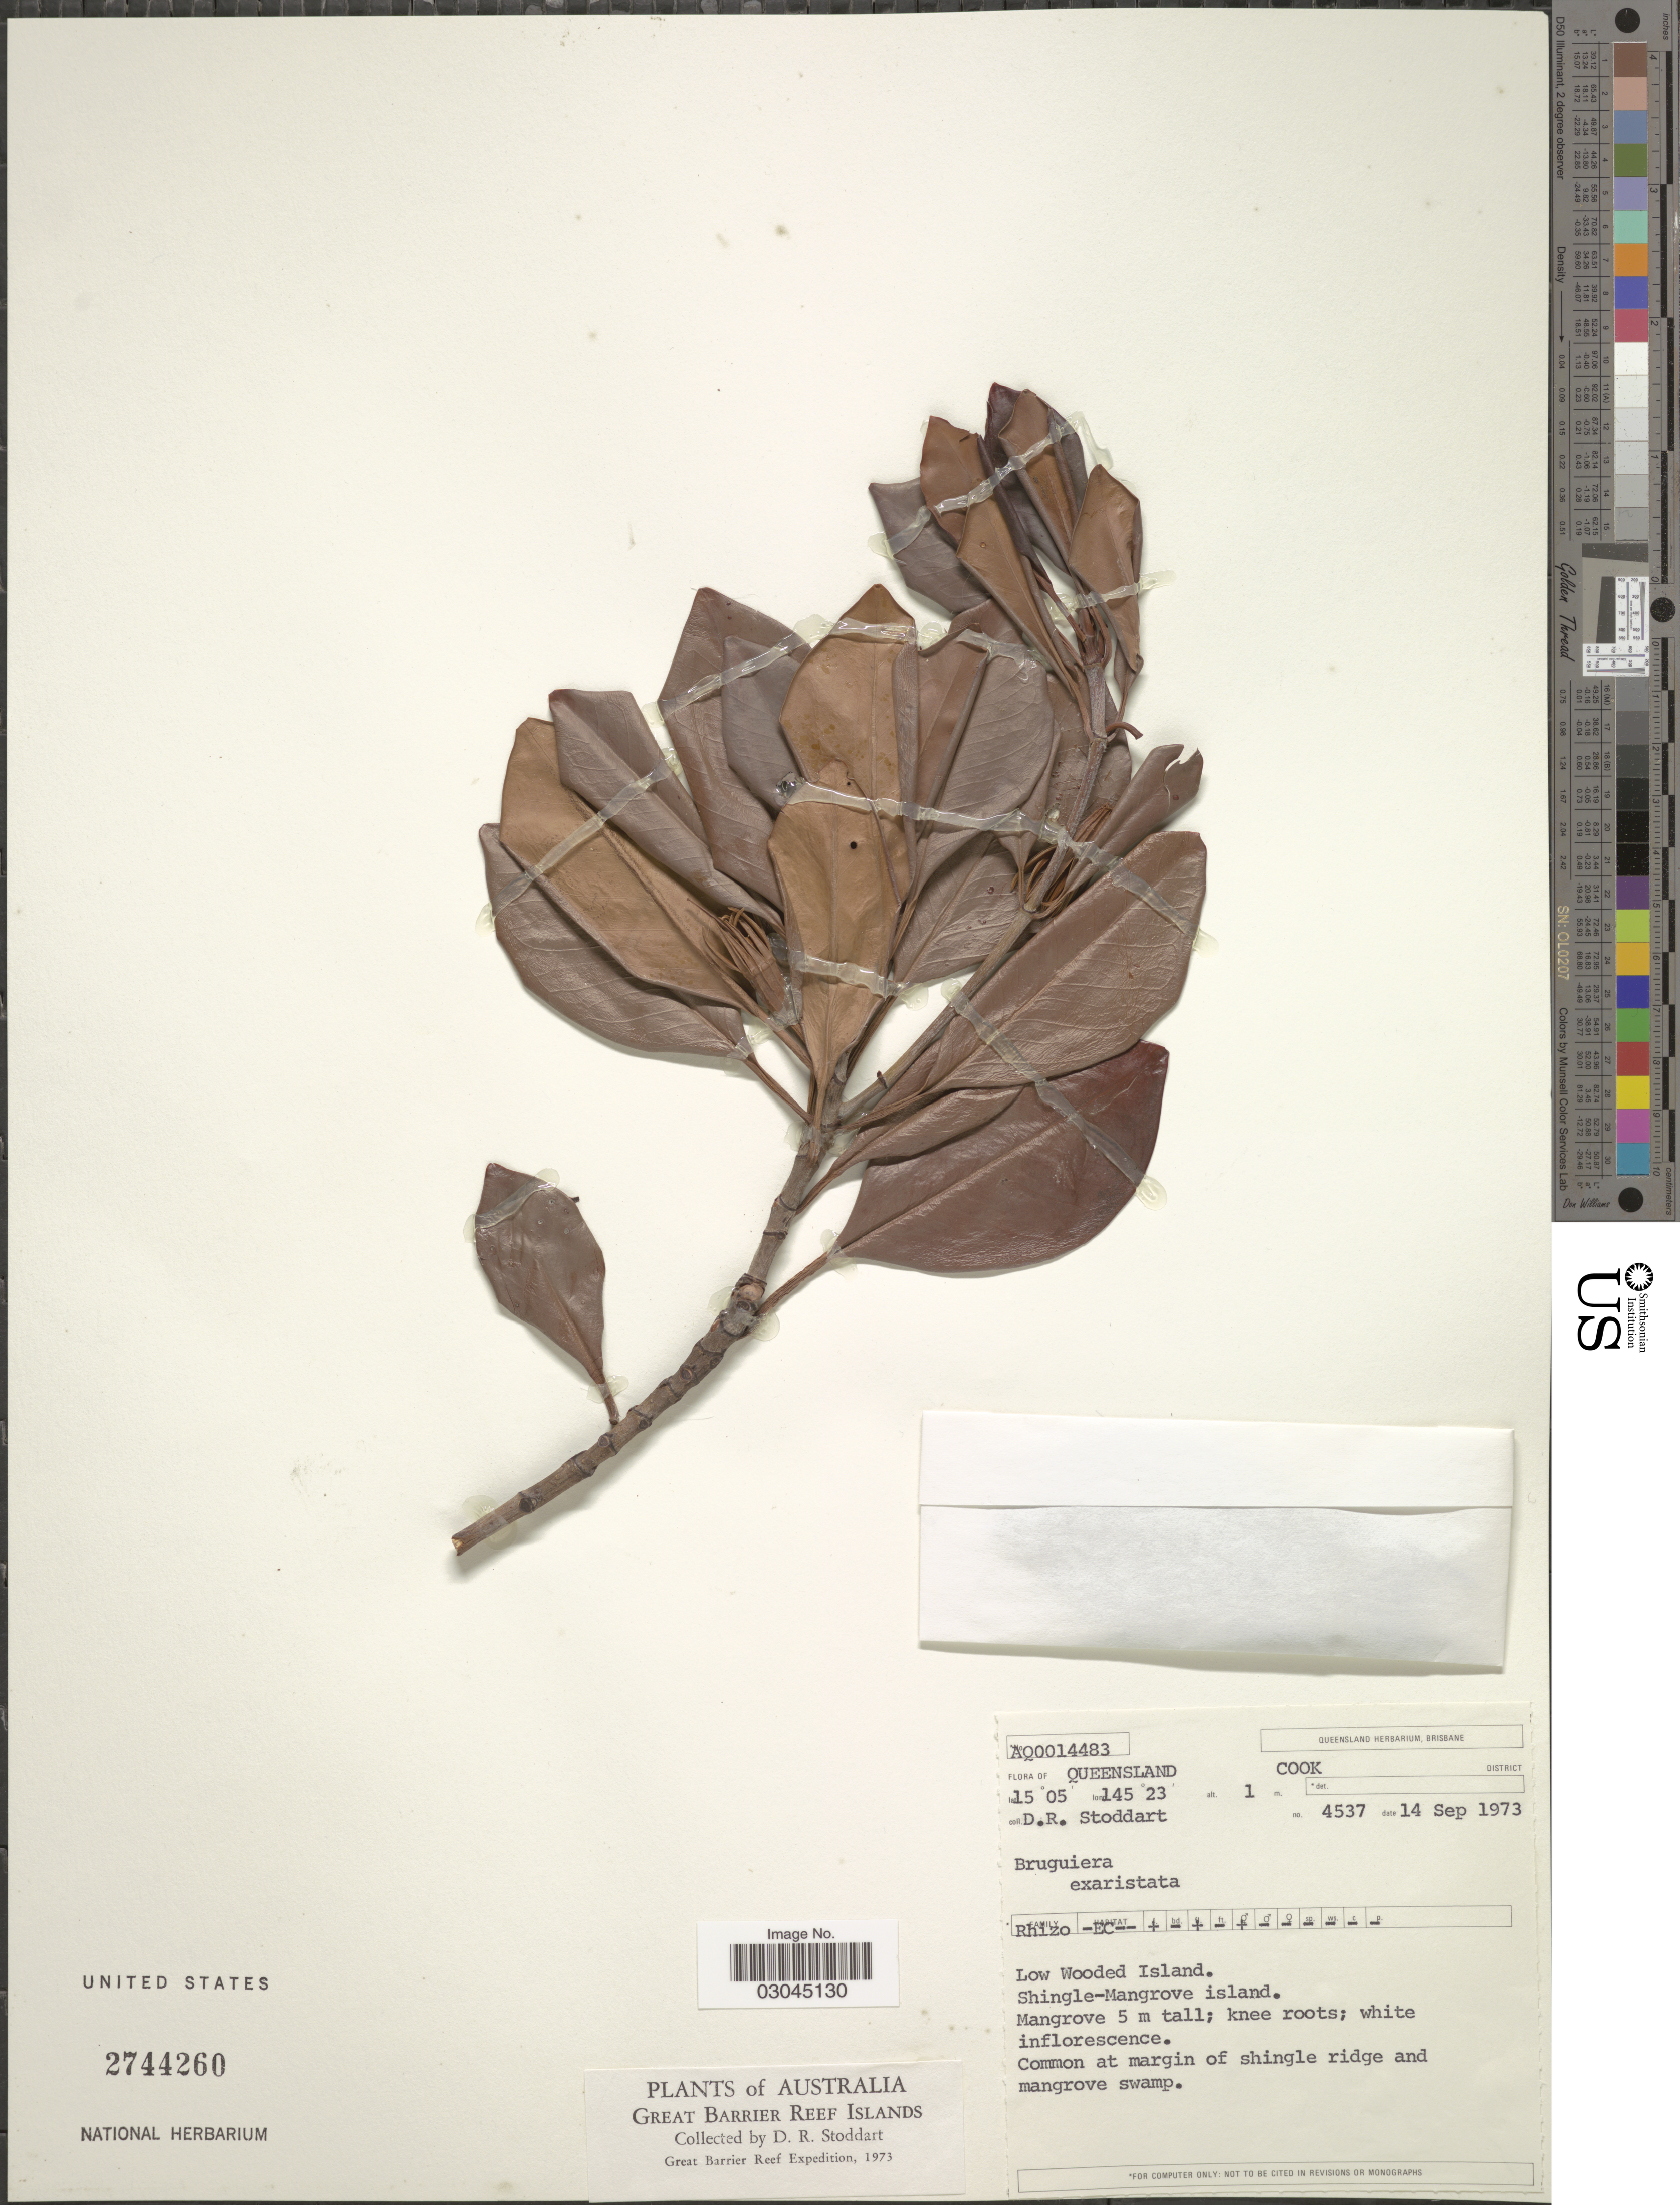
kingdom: Plantae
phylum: Tracheophyta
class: Magnoliopsida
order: Malpighiales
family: Rhizophoraceae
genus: Bruguiera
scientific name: Bruguiera exaristata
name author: Ding Hou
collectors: D. R. Stoddart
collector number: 4537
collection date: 1973-09-14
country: Australia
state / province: Queensland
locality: Cook District. Low Wooded Island. Shingle-Mangrove island. Great Barrier Reef Islands. Great Barrier Reef.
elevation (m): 1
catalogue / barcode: US 2744260